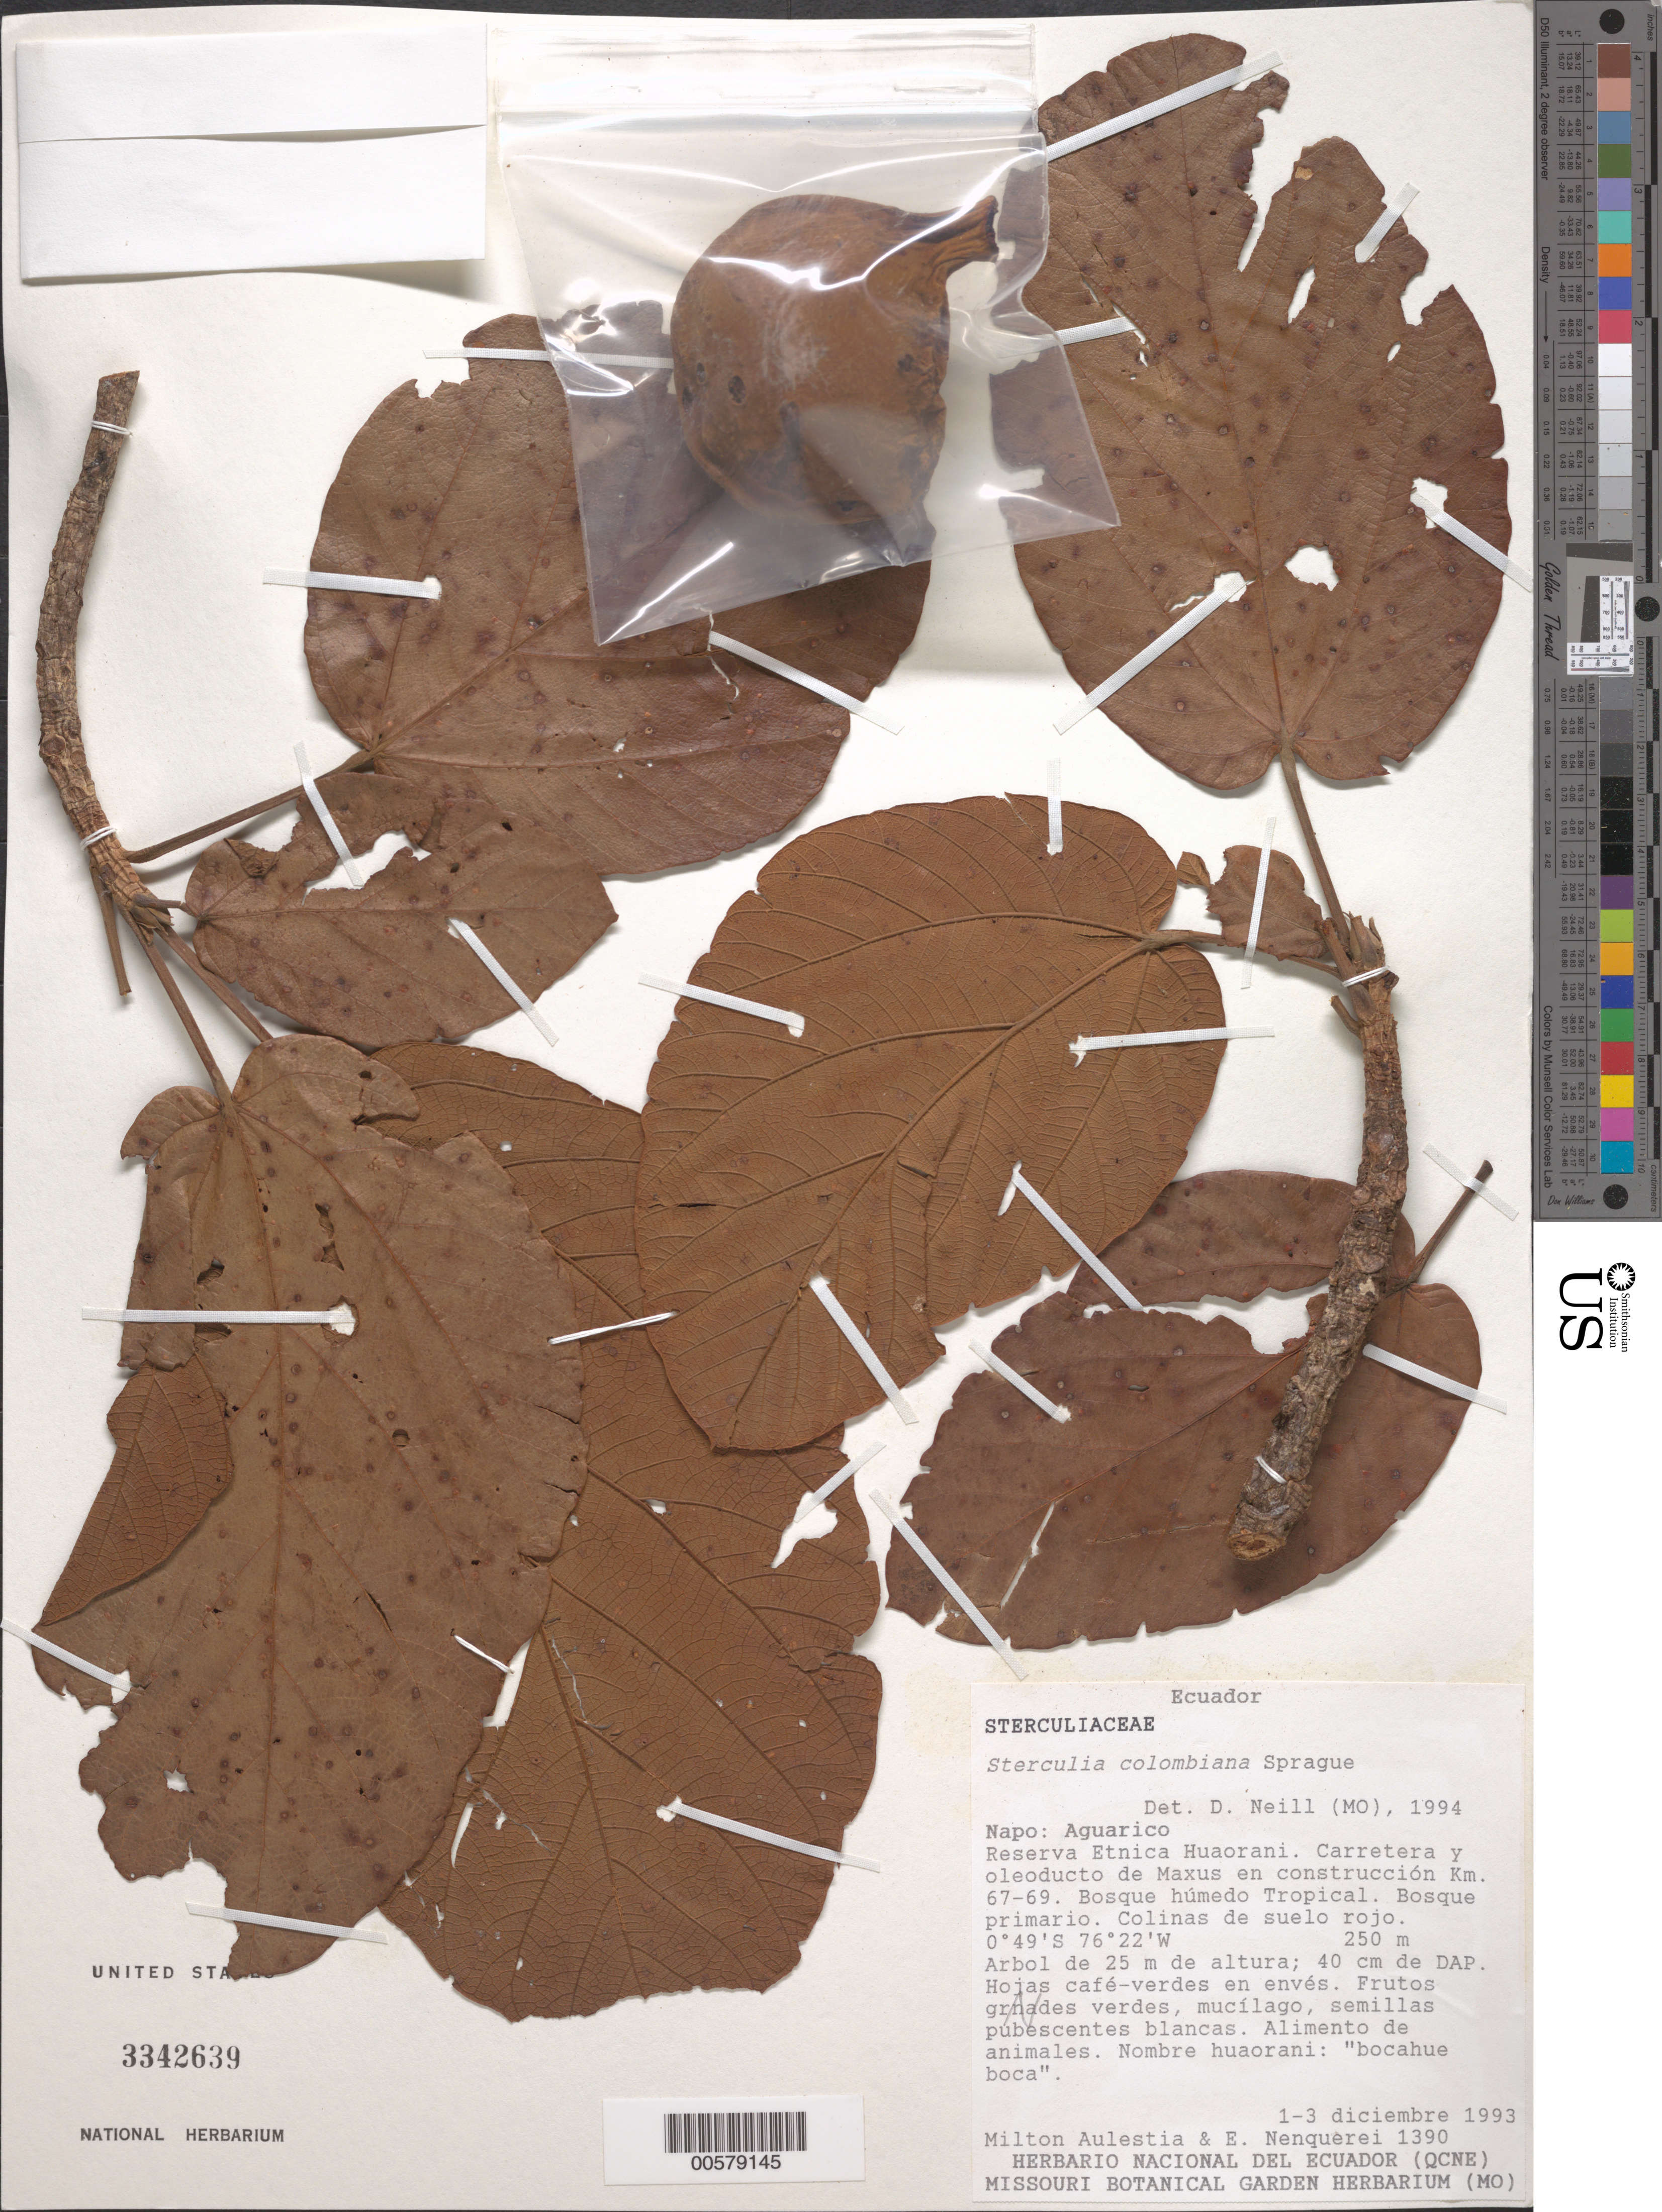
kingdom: Plantae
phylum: Tracheophyta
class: Magnoliopsida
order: Malvales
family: Malvaceae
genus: Sterculia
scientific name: Sterculia colombiana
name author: Sprague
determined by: Neill, David Alan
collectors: M. Aulestia & E. Nenquerei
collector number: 1390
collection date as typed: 01 Dec 1993 to 03 Dec 1993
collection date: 1993-12-01/1993-12-03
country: Ecuador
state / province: Napo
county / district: Aguarico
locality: AguaRico. Reserva Etnica Huaorani, Carretera y oleoducto de Maxus en contrucción km 67-69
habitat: Bosque húmedo tropical, colinas de suelo rojo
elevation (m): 250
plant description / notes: Common name: Bocahue boca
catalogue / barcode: US 3342639